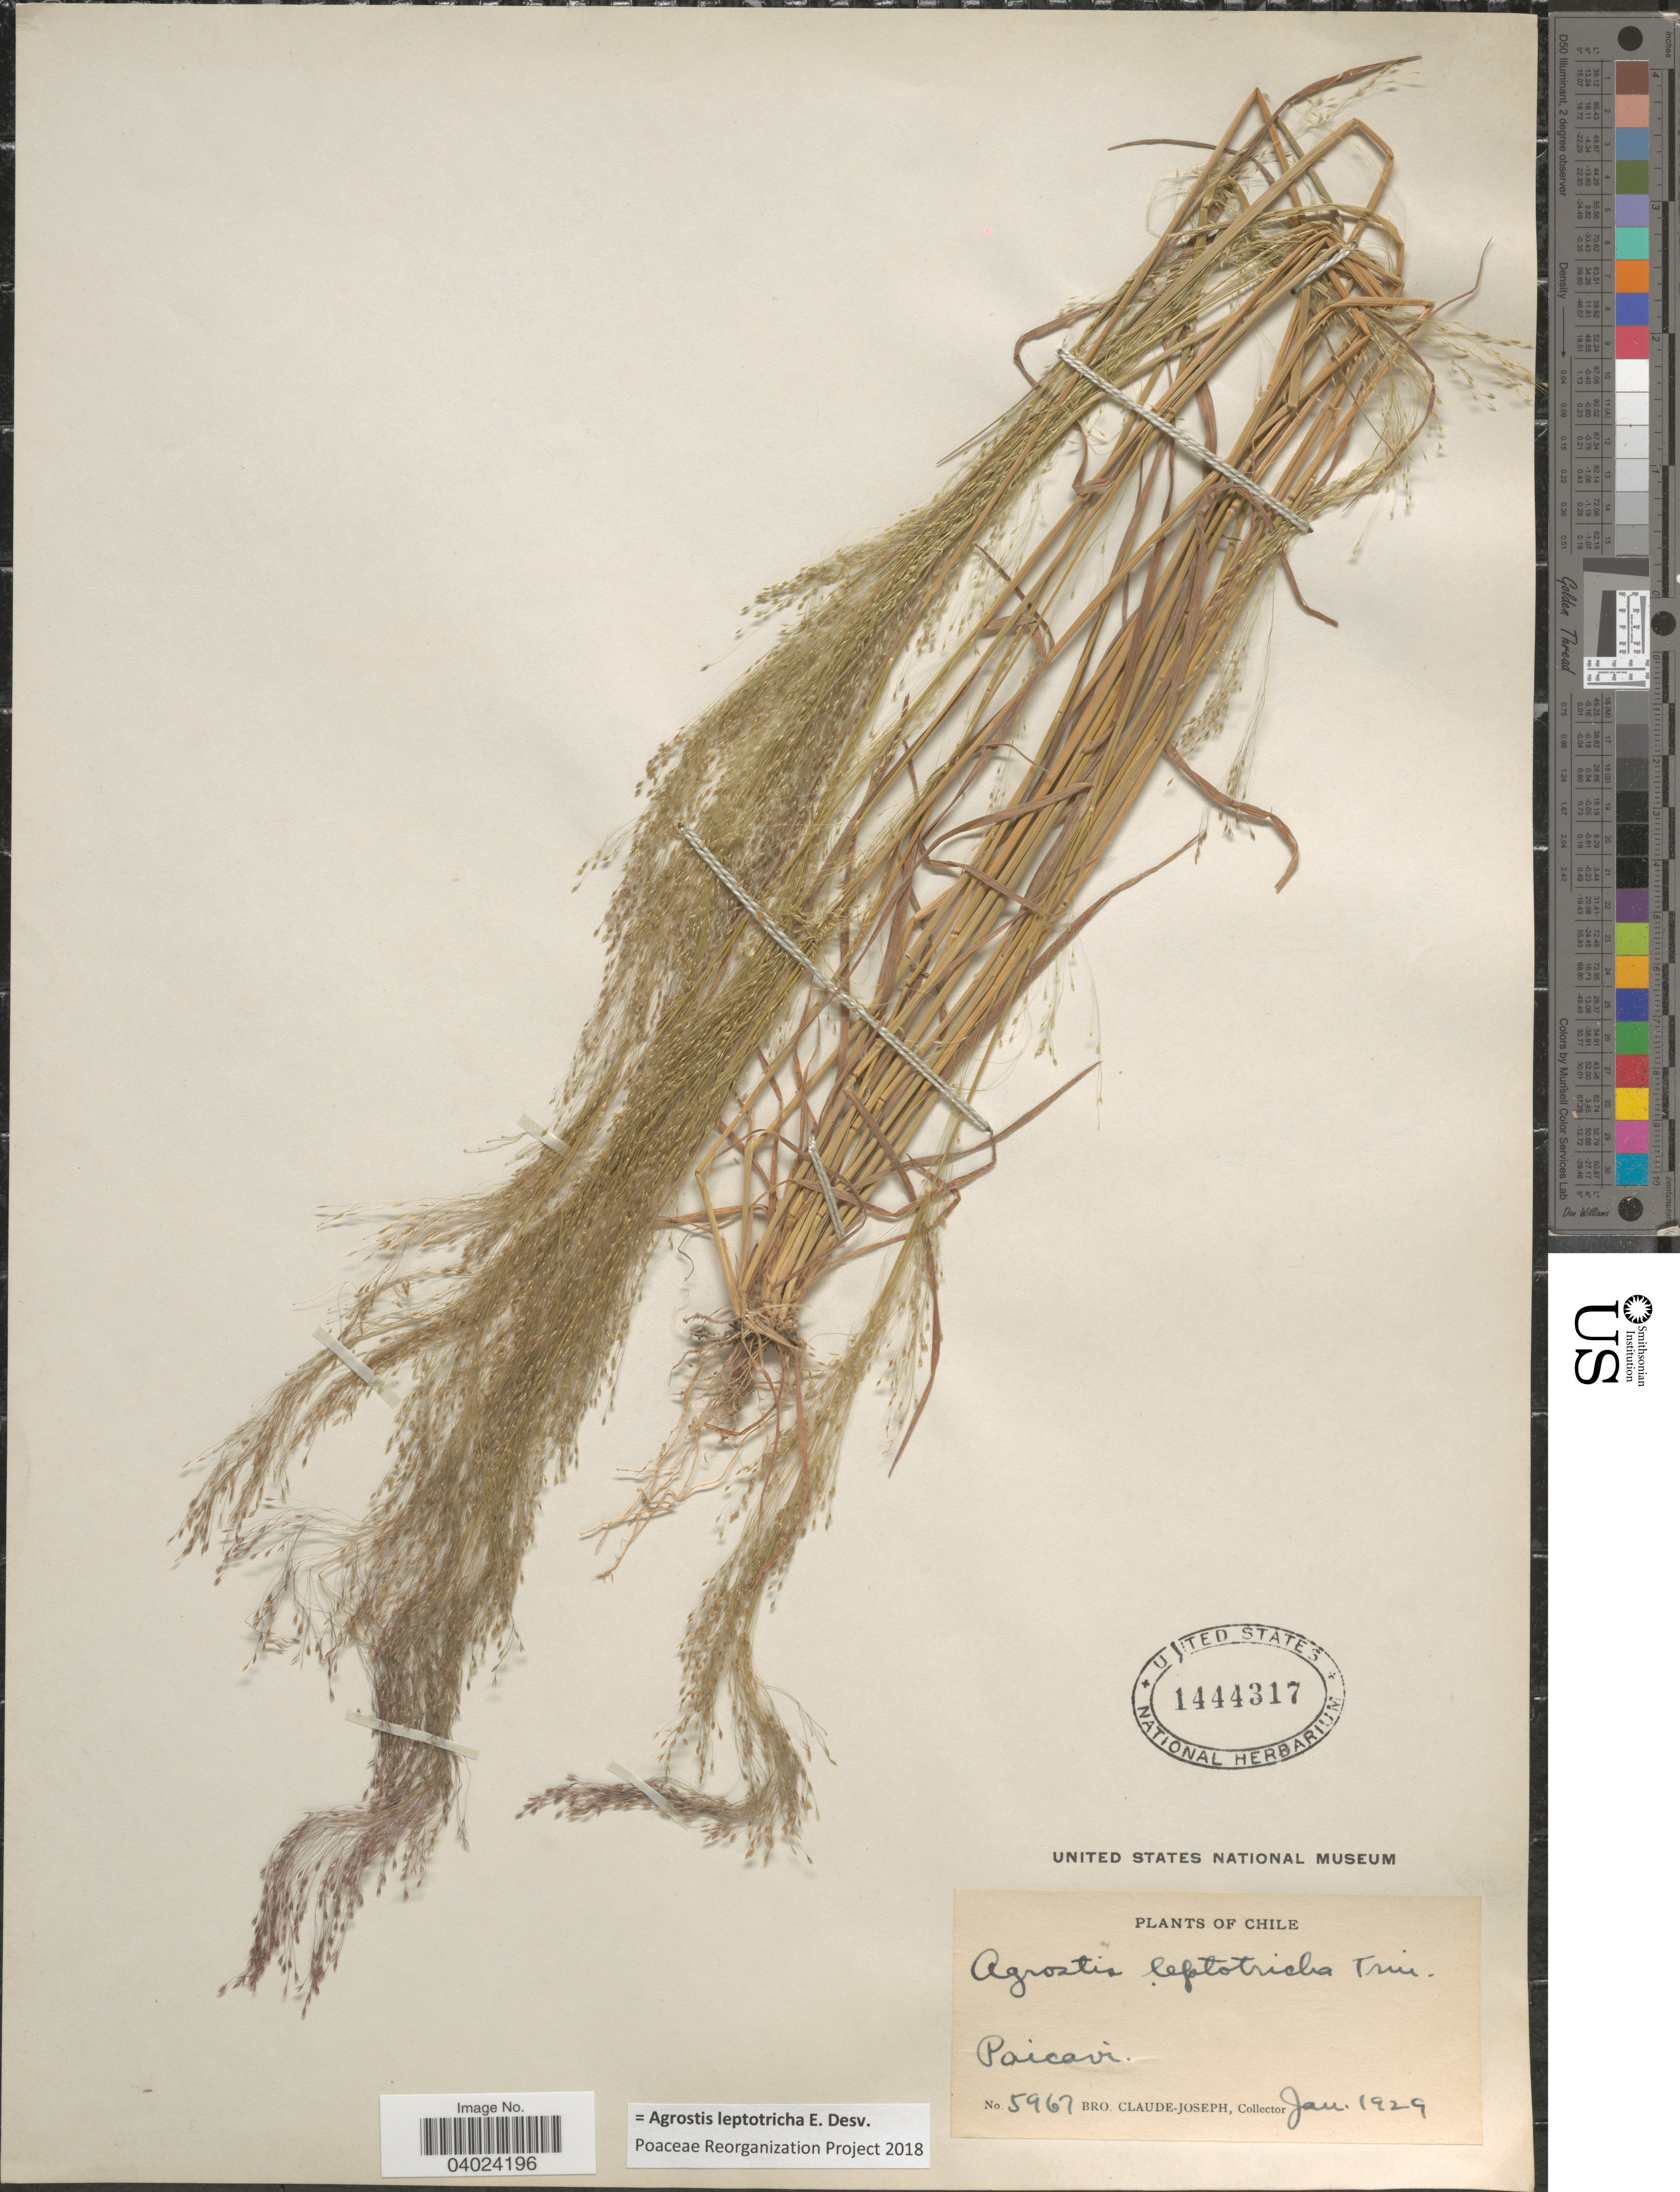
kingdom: Plantae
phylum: Tracheophyta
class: Liliopsida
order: Poales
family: Poaceae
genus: Agrostis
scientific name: Agrostis leptotricha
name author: É. Desv.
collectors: Bro. Claude-Joseph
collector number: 5967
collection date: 1929-01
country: Chile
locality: Paicavi.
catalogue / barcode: US 1444317